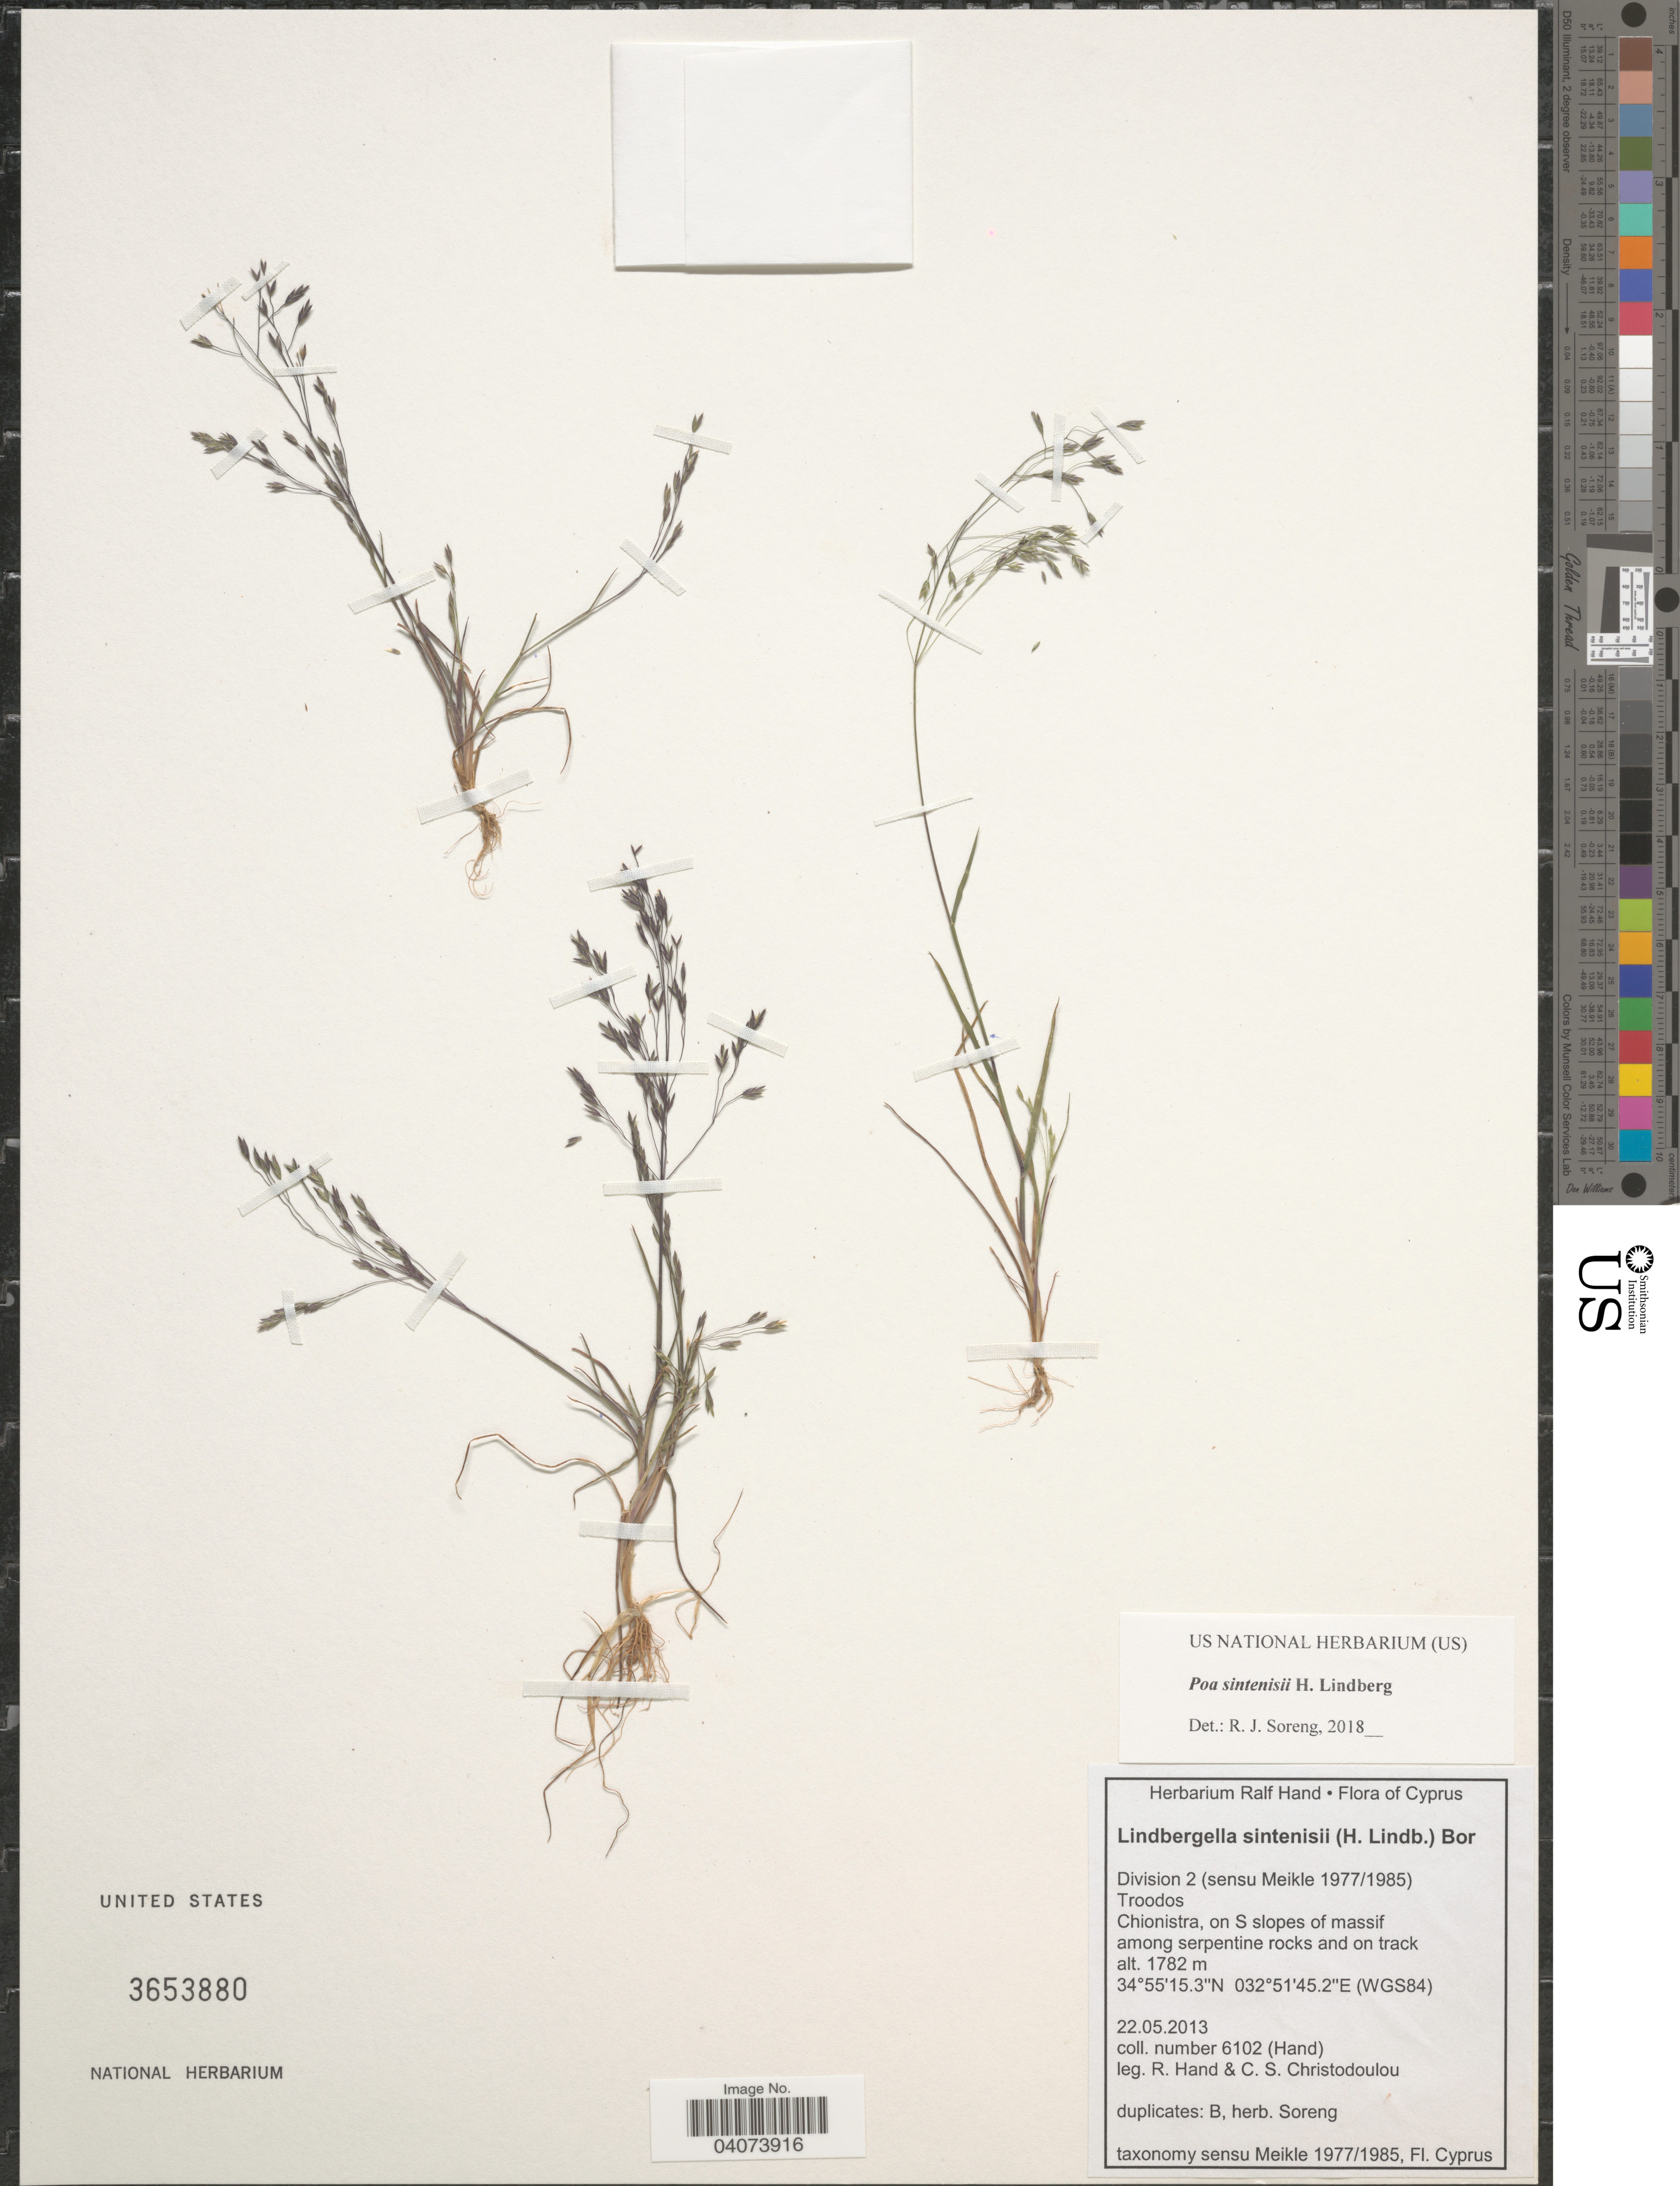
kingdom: Plantae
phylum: Tracheophyta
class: Liliopsida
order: Poales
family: Poaceae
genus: Poa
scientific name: Poa sintenisii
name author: H. Lindb.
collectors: R. Hand & C. Christodoulou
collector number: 6102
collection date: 2013-05-22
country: Cyprus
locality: Division 2 (sensu Meikle 1977/1985). Troodos. Chionistra, on S slopes of massif along serpentine rocks and on track. WGS84.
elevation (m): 1782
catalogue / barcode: US 3653880